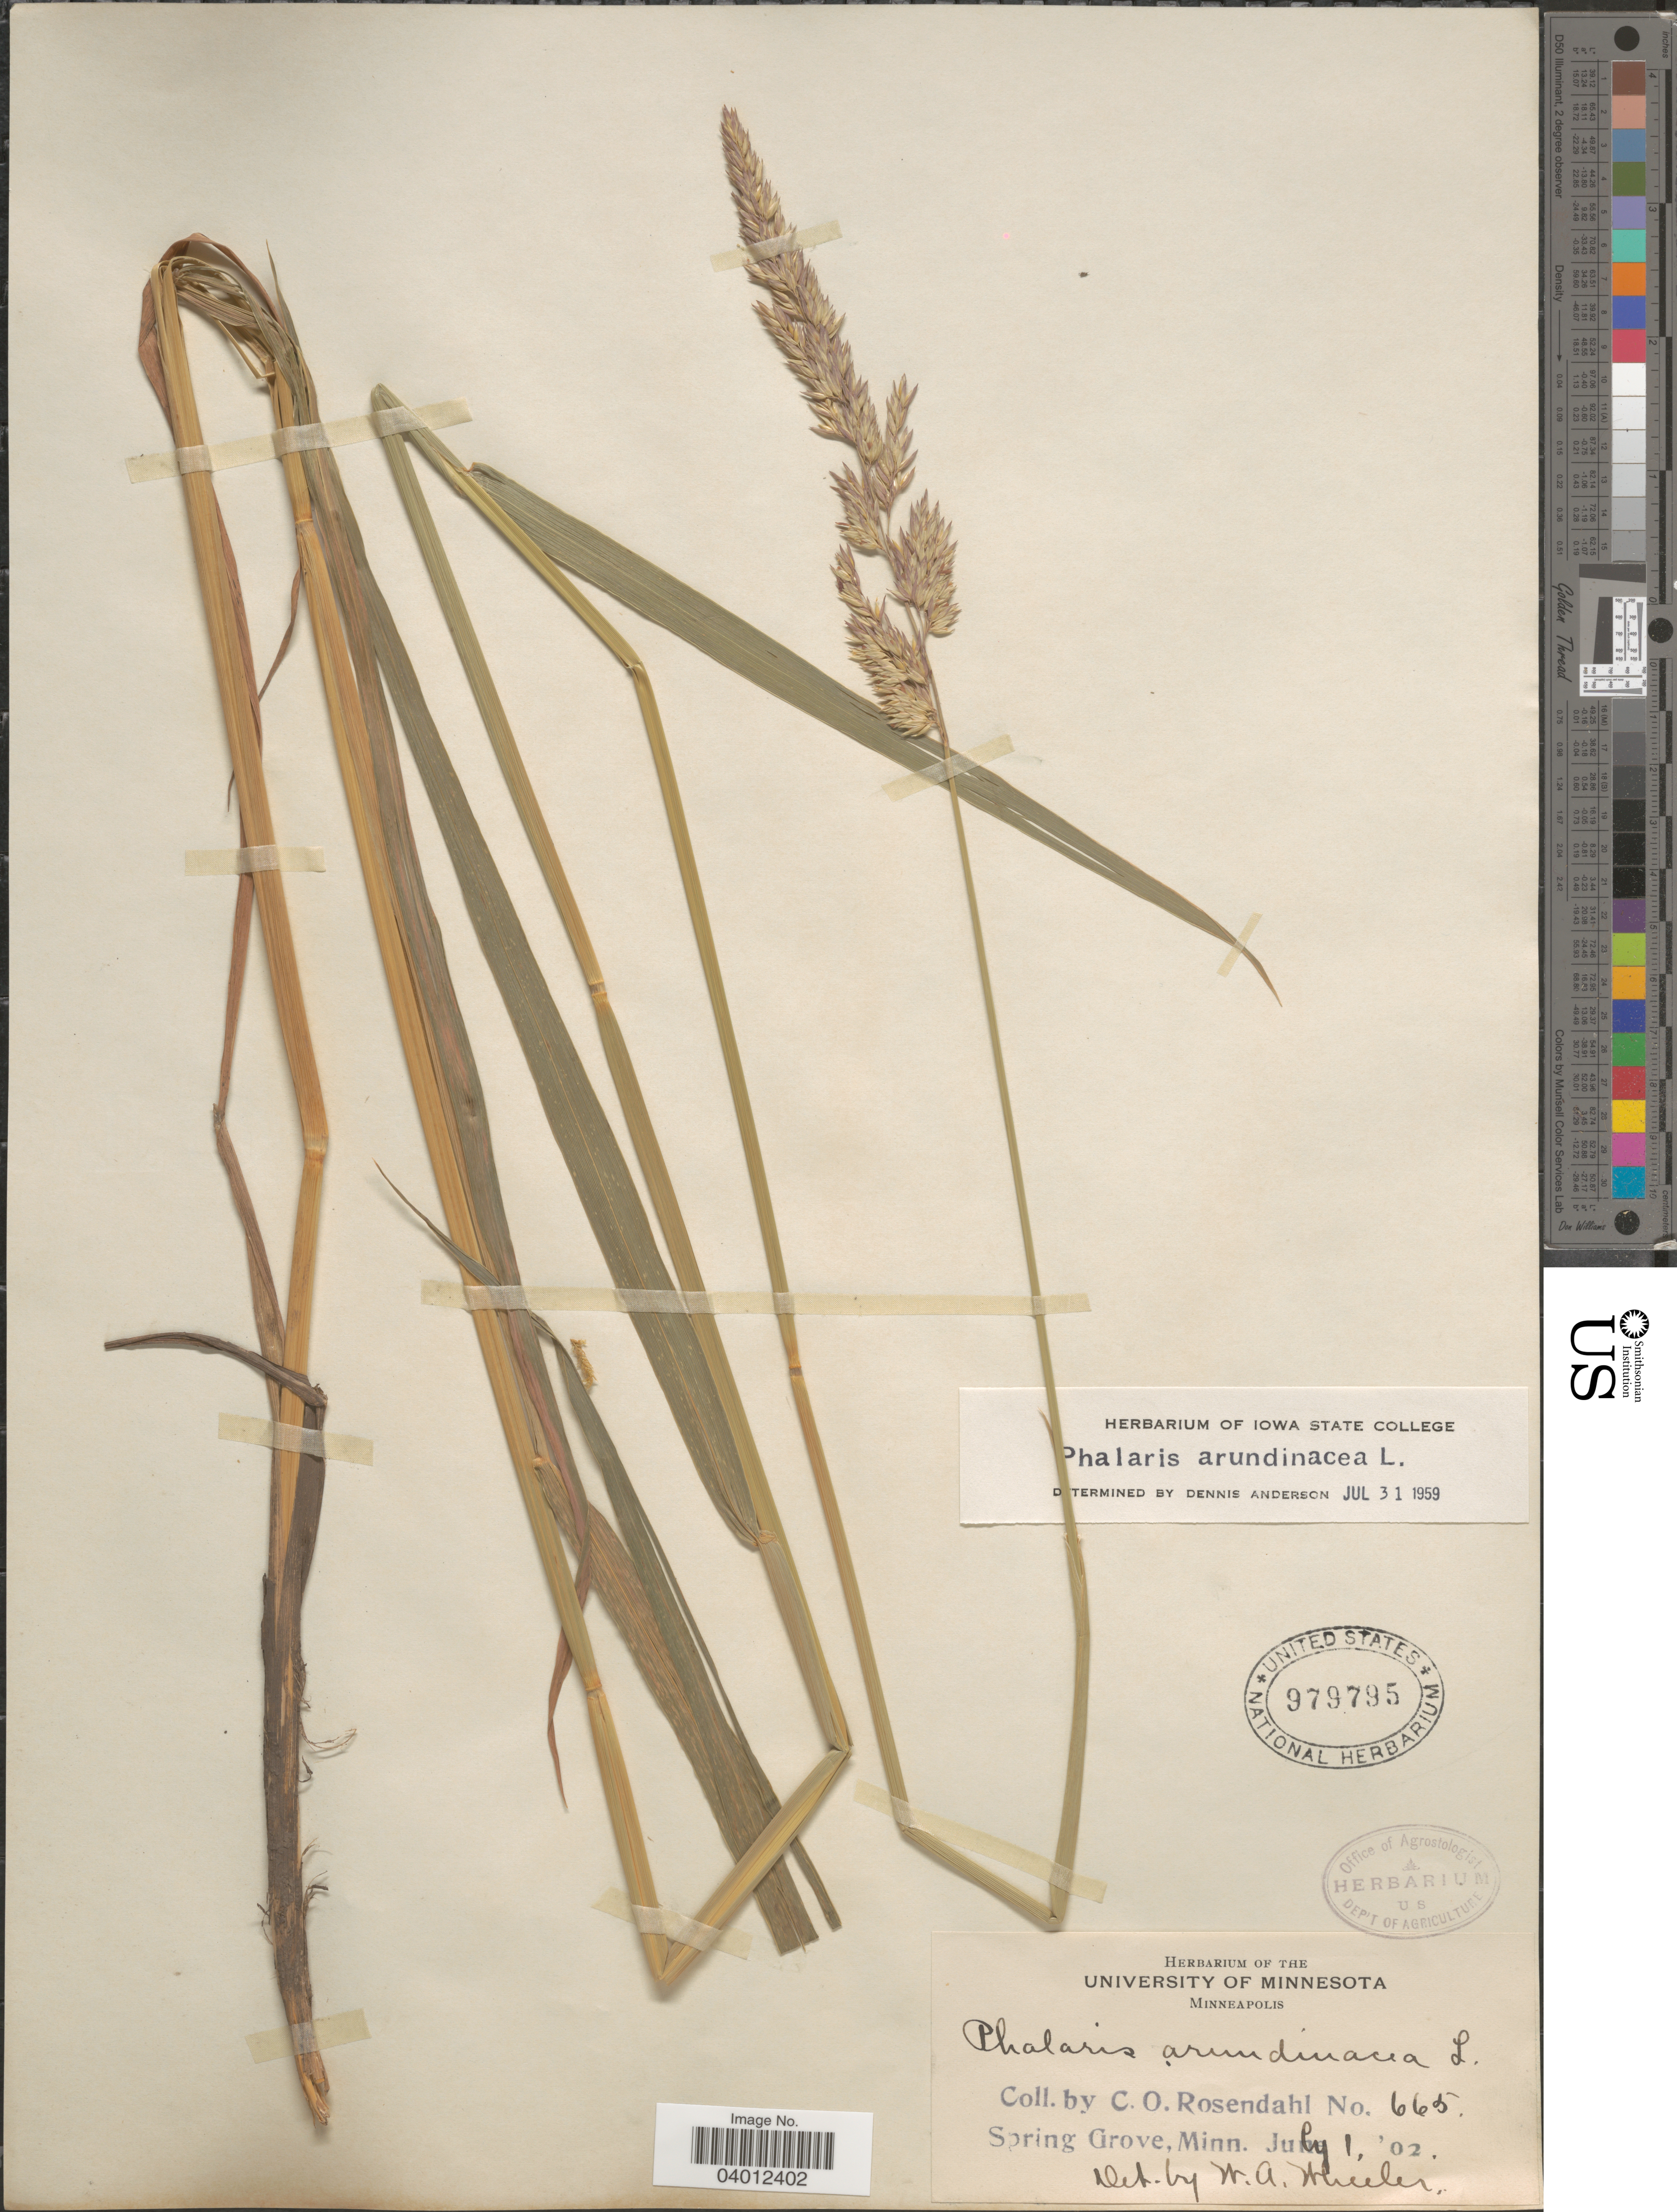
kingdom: Plantae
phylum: Tracheophyta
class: Liliopsida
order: Poales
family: Poaceae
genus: Phalaris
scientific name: Phalaris arundinacea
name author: L.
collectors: C. O. Rosendahl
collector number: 665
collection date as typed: Transcribed d/m/y: 1/7/2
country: United States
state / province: Minnesota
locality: Spring Grove.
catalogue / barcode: US 979795